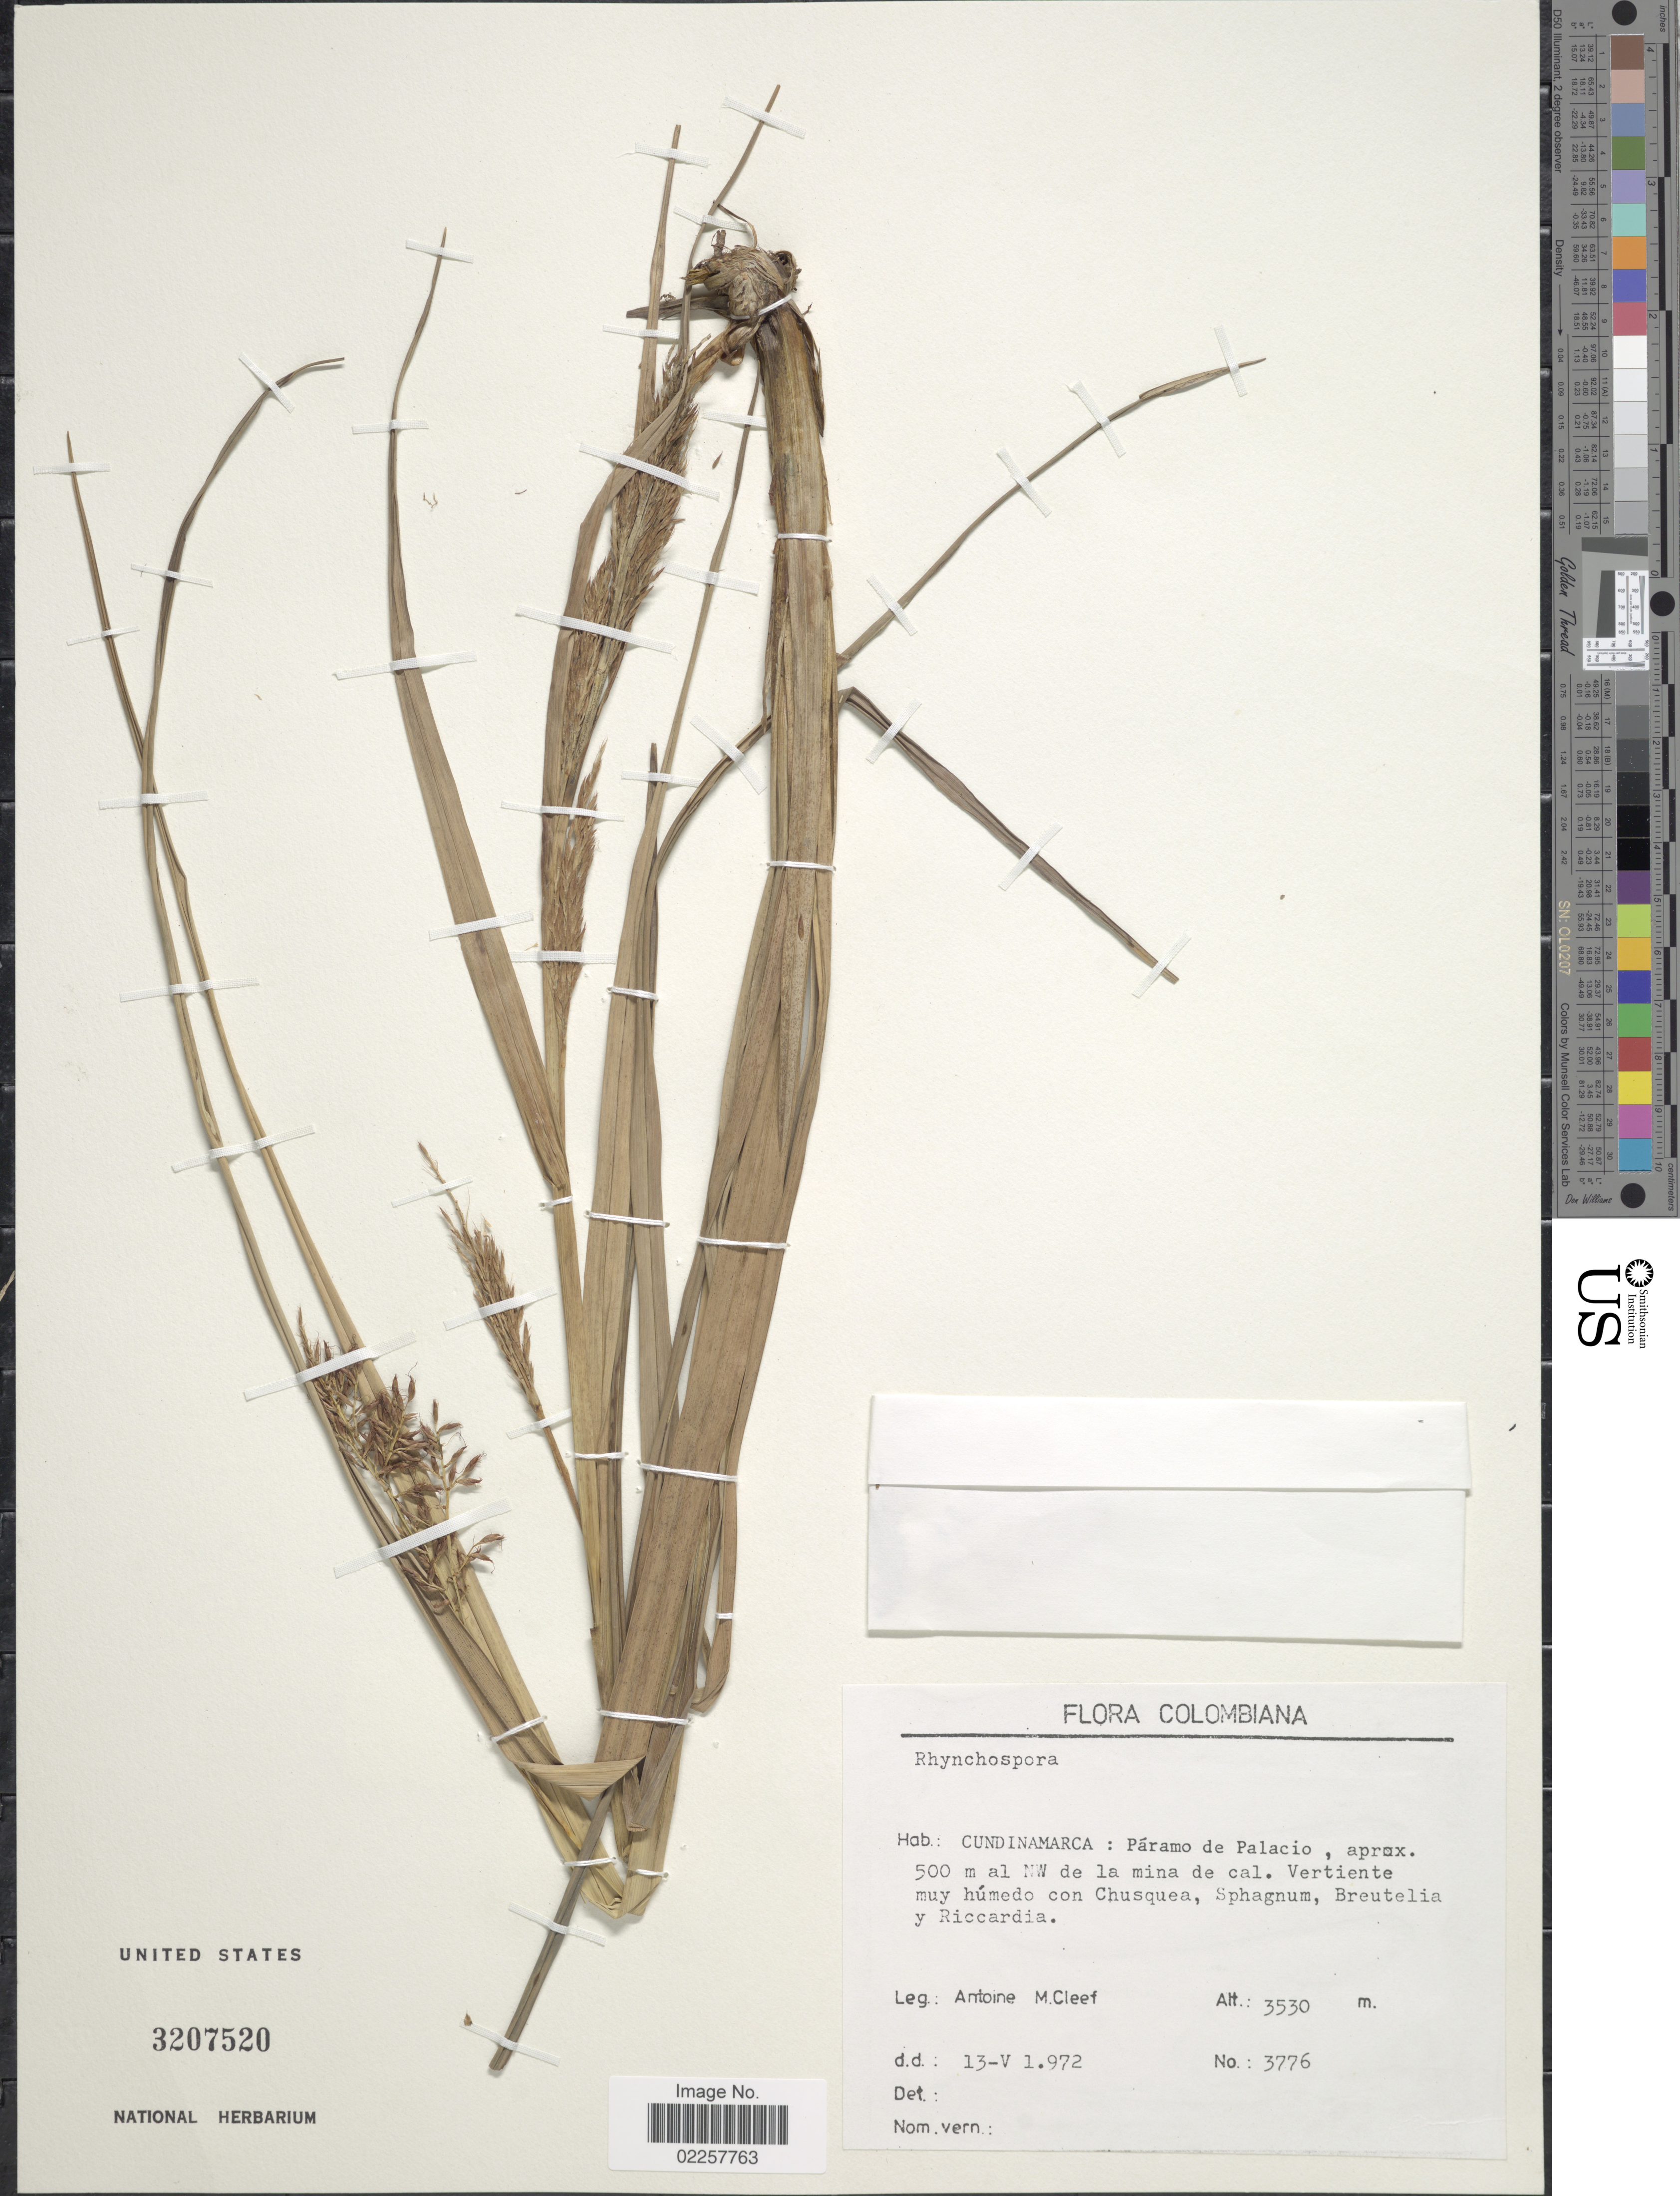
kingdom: Plantae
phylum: Tracheophyta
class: Liliopsida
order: Poales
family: Cyperaceae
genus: Rhynchospora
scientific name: Rhynchospora sp.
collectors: A. M. Cleef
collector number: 3776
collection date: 1972-05-13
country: Colombia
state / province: Cundinamarca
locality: Paramo de Palacio, aporx. 500 m al NW de la mina de cal.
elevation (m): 3530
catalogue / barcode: US 3207520